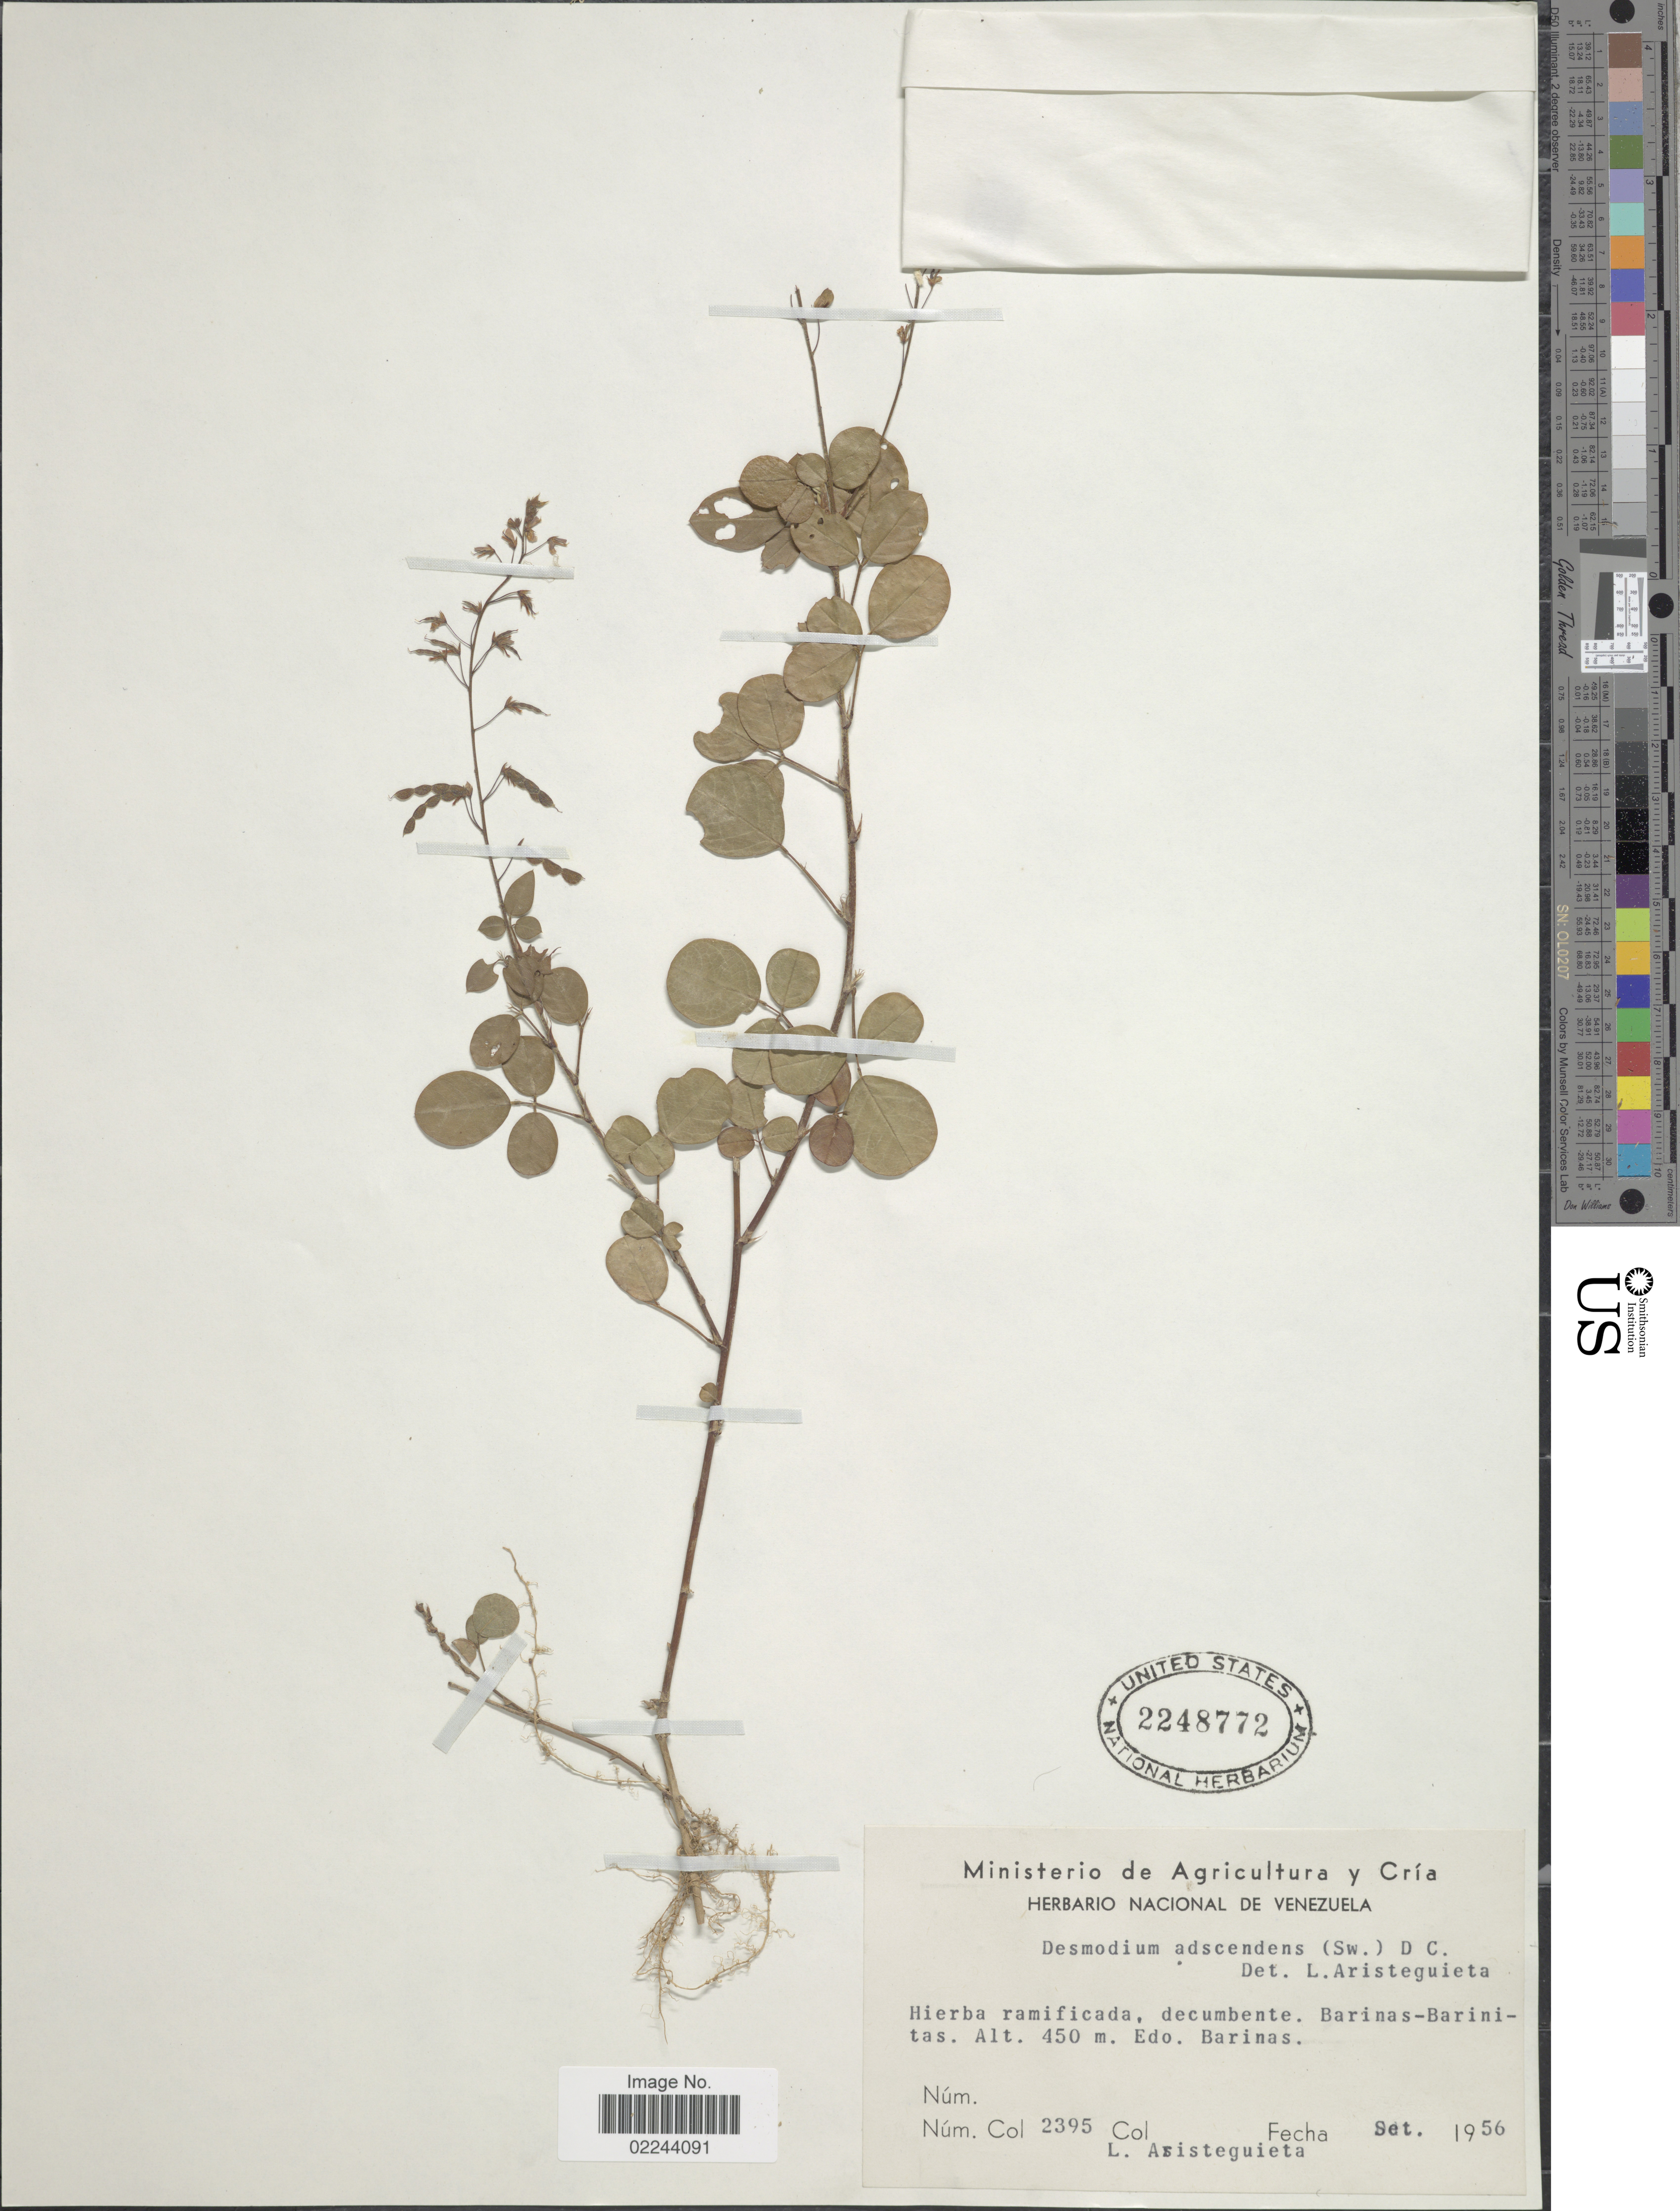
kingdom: Plantae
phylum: Tracheophyta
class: Magnoliopsida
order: Fabales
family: Fabaceae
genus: Grona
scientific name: Grona adscendens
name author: (Sw.) H. Ohashi & K. Ohashi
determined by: Strong, Mark T., (BOT), Smithsonian Institution - National Museum of Natural History (UNITED STATES)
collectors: L. Aristeguieta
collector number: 2395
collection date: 1956-09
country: Venezuela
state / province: Barinas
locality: Barinas-Barinitas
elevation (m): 450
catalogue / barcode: US 2248772